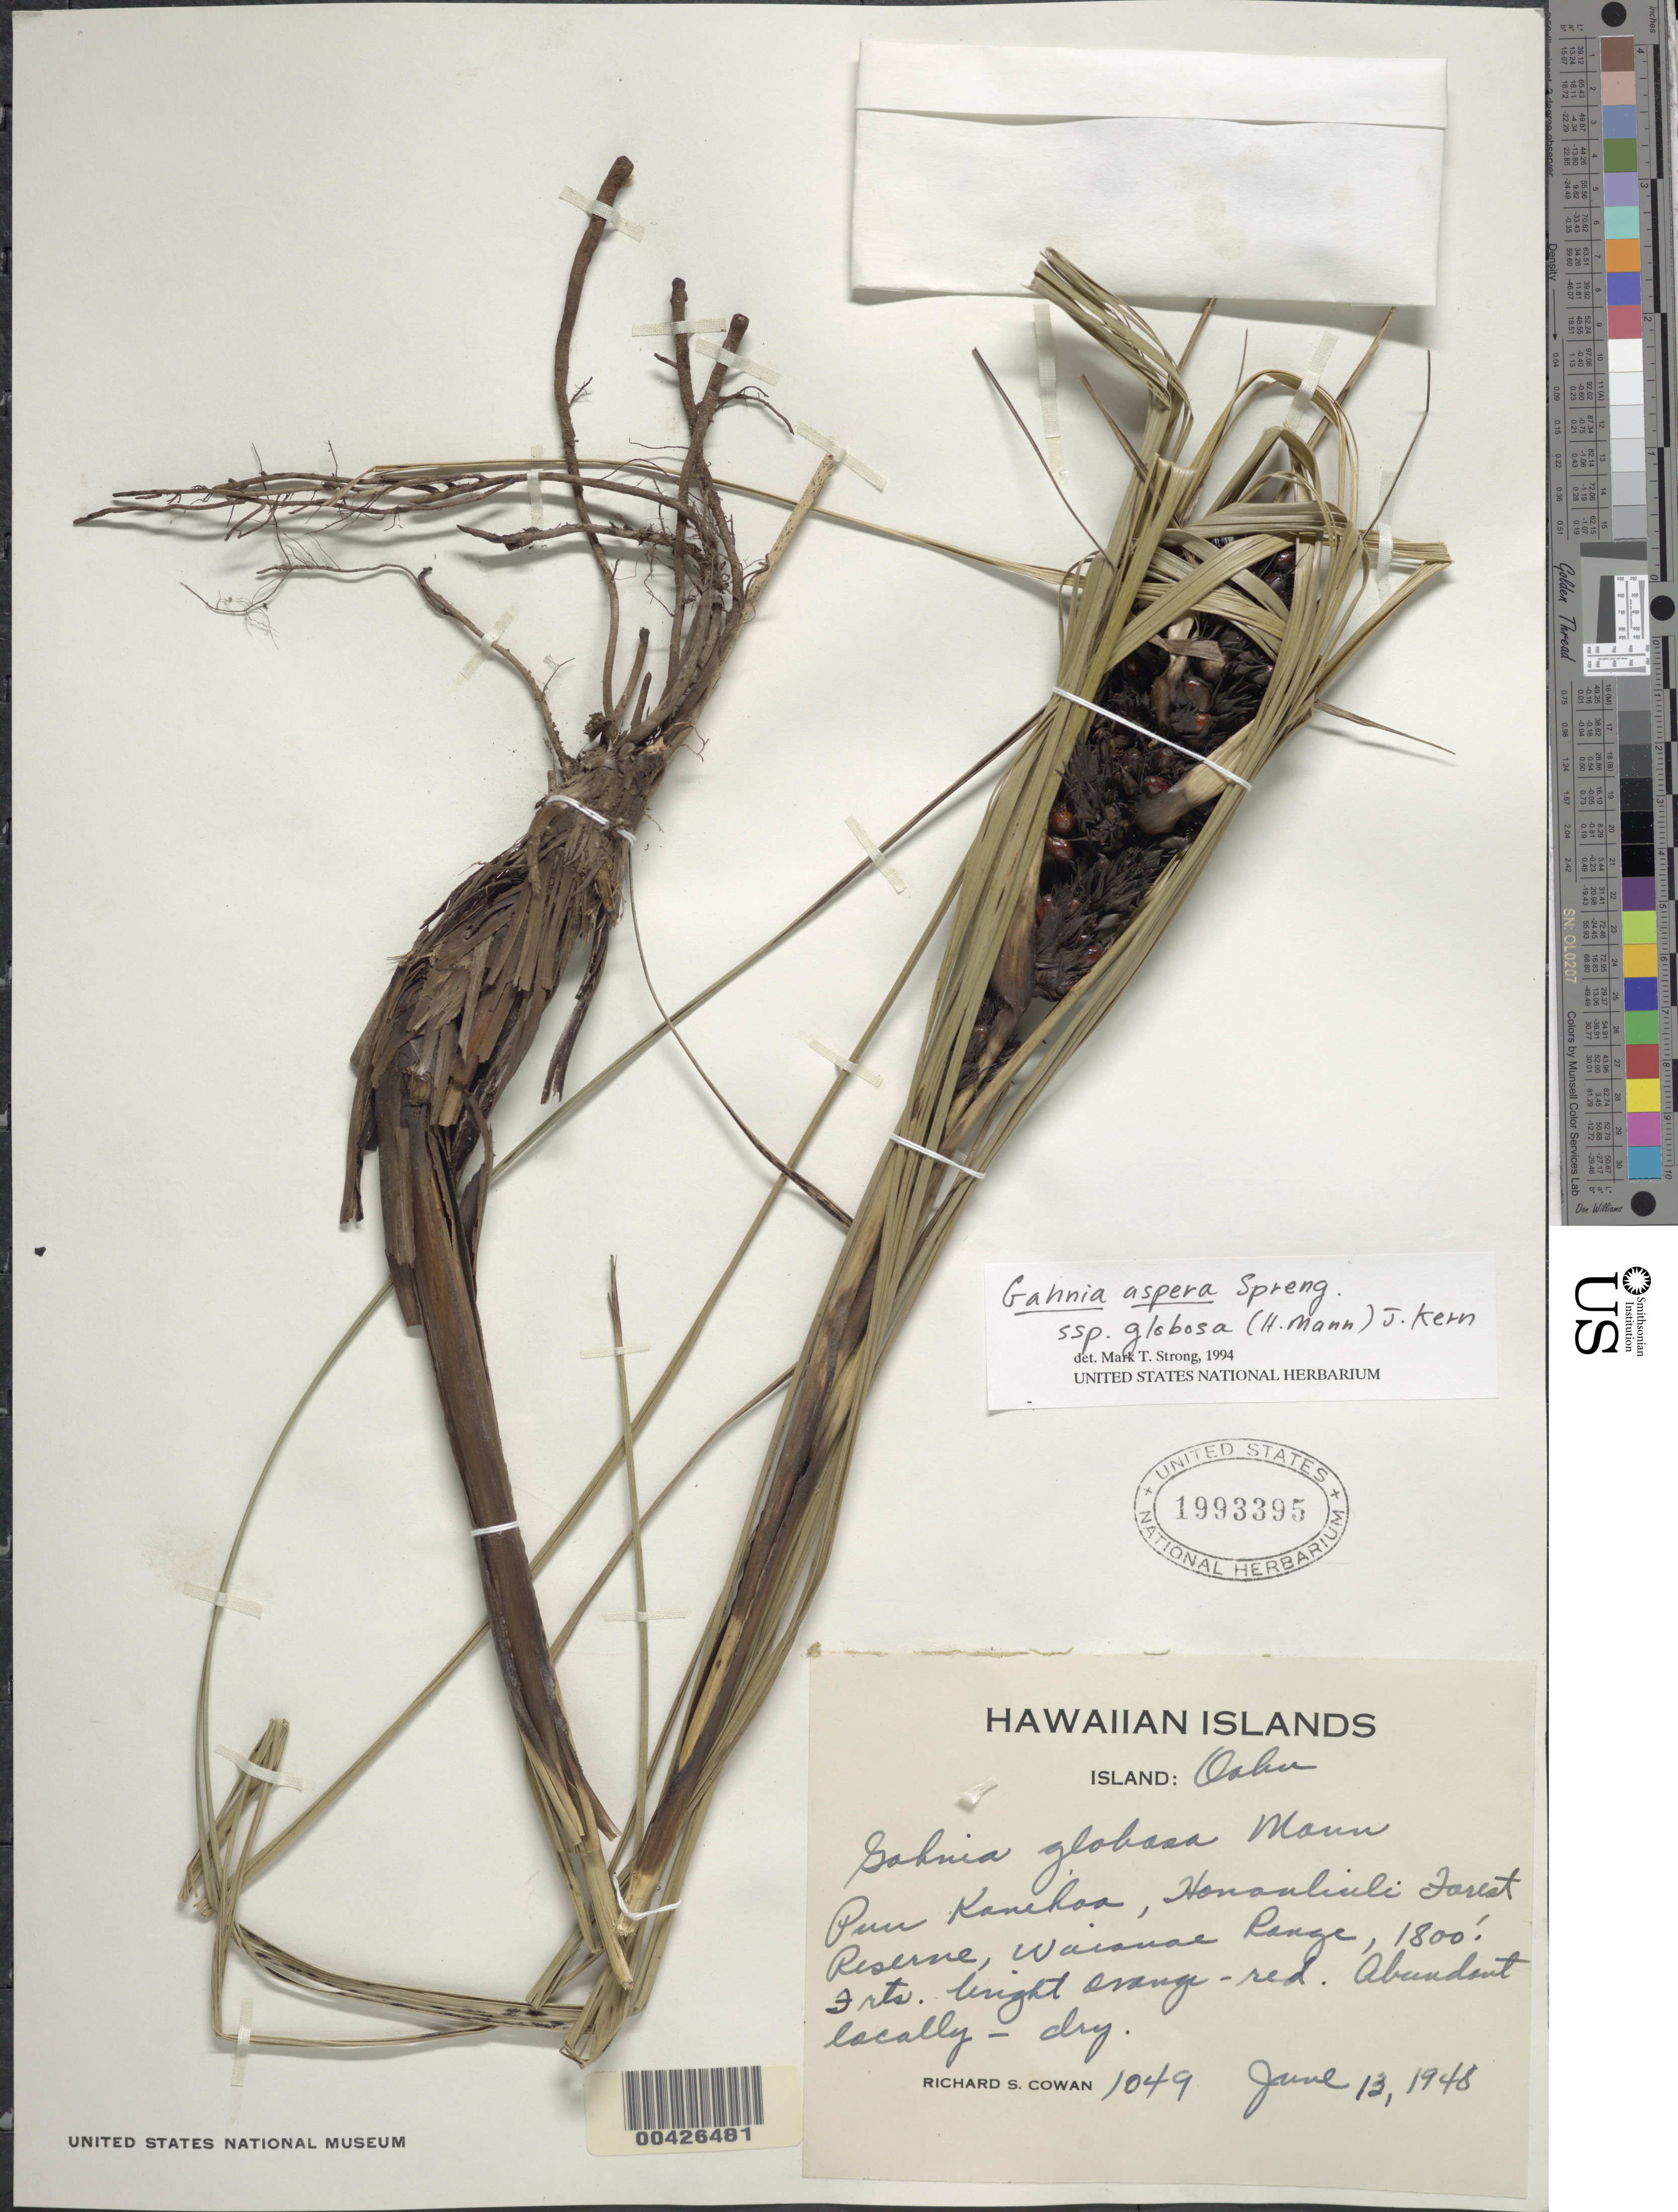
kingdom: Plantae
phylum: Tracheophyta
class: Liliopsida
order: Poales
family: Cyperaceae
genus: Gahnia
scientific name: Gahnia aspera subsp. globosa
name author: (H. Mann) J. Kern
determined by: Strong, M. T., (US), Smithsonian Institution - National Museum of Natural History (UNITED STATES)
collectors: R. S. Cowan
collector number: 1049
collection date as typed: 13 Jun 1948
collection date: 1948-06-13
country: United States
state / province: Hawaii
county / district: Honolulu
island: Oahu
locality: Puu Kanehoa, Honouliuli Forest Reserve, Waianae Range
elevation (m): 549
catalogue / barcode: US 1993395